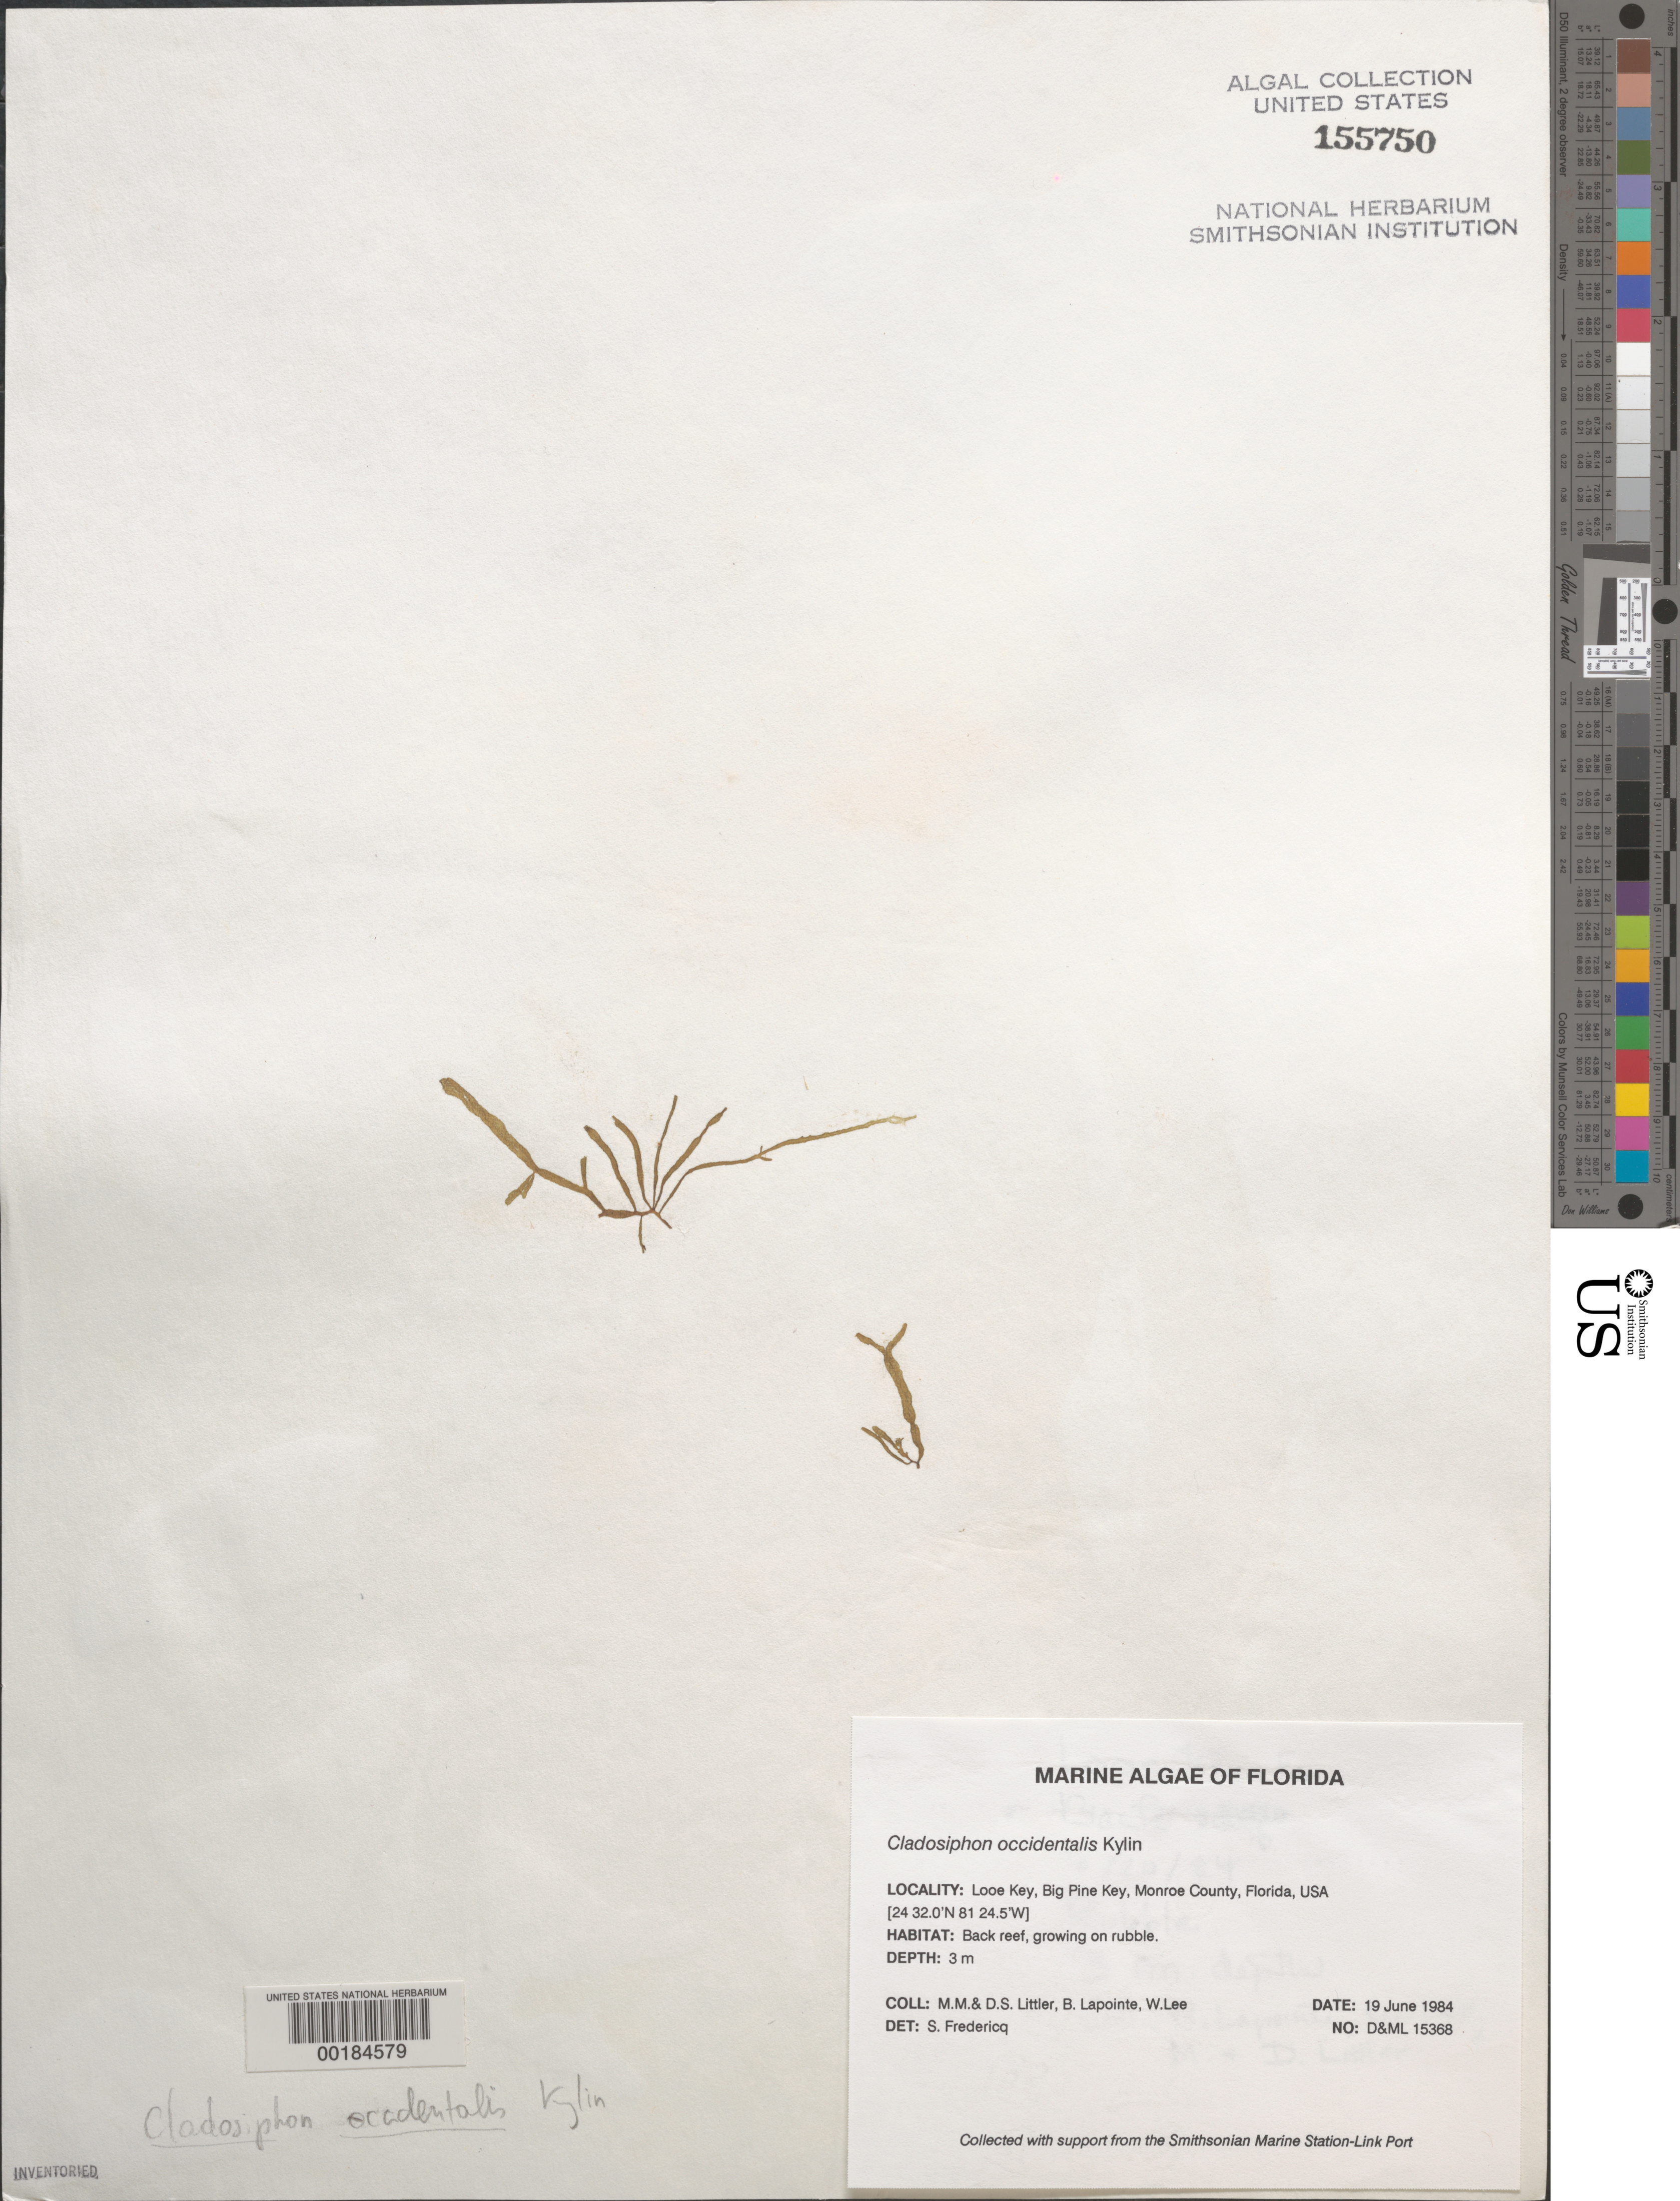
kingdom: Chromista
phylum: Ochrophyta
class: Phaeophyceae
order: Ectocarpales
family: Chordariaceae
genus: Cladosiphon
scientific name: Cladosiphon occidentalis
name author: Kylin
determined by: Fredericq, S.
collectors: M. M. Littler, D. S. Littler, B. Lapointe & W. Lee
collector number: D&ML 15368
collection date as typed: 19 Jun 1984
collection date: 1984-06-19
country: United States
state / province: Florida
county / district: Monroe County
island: Looe Key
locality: Looe Key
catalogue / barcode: US 155750